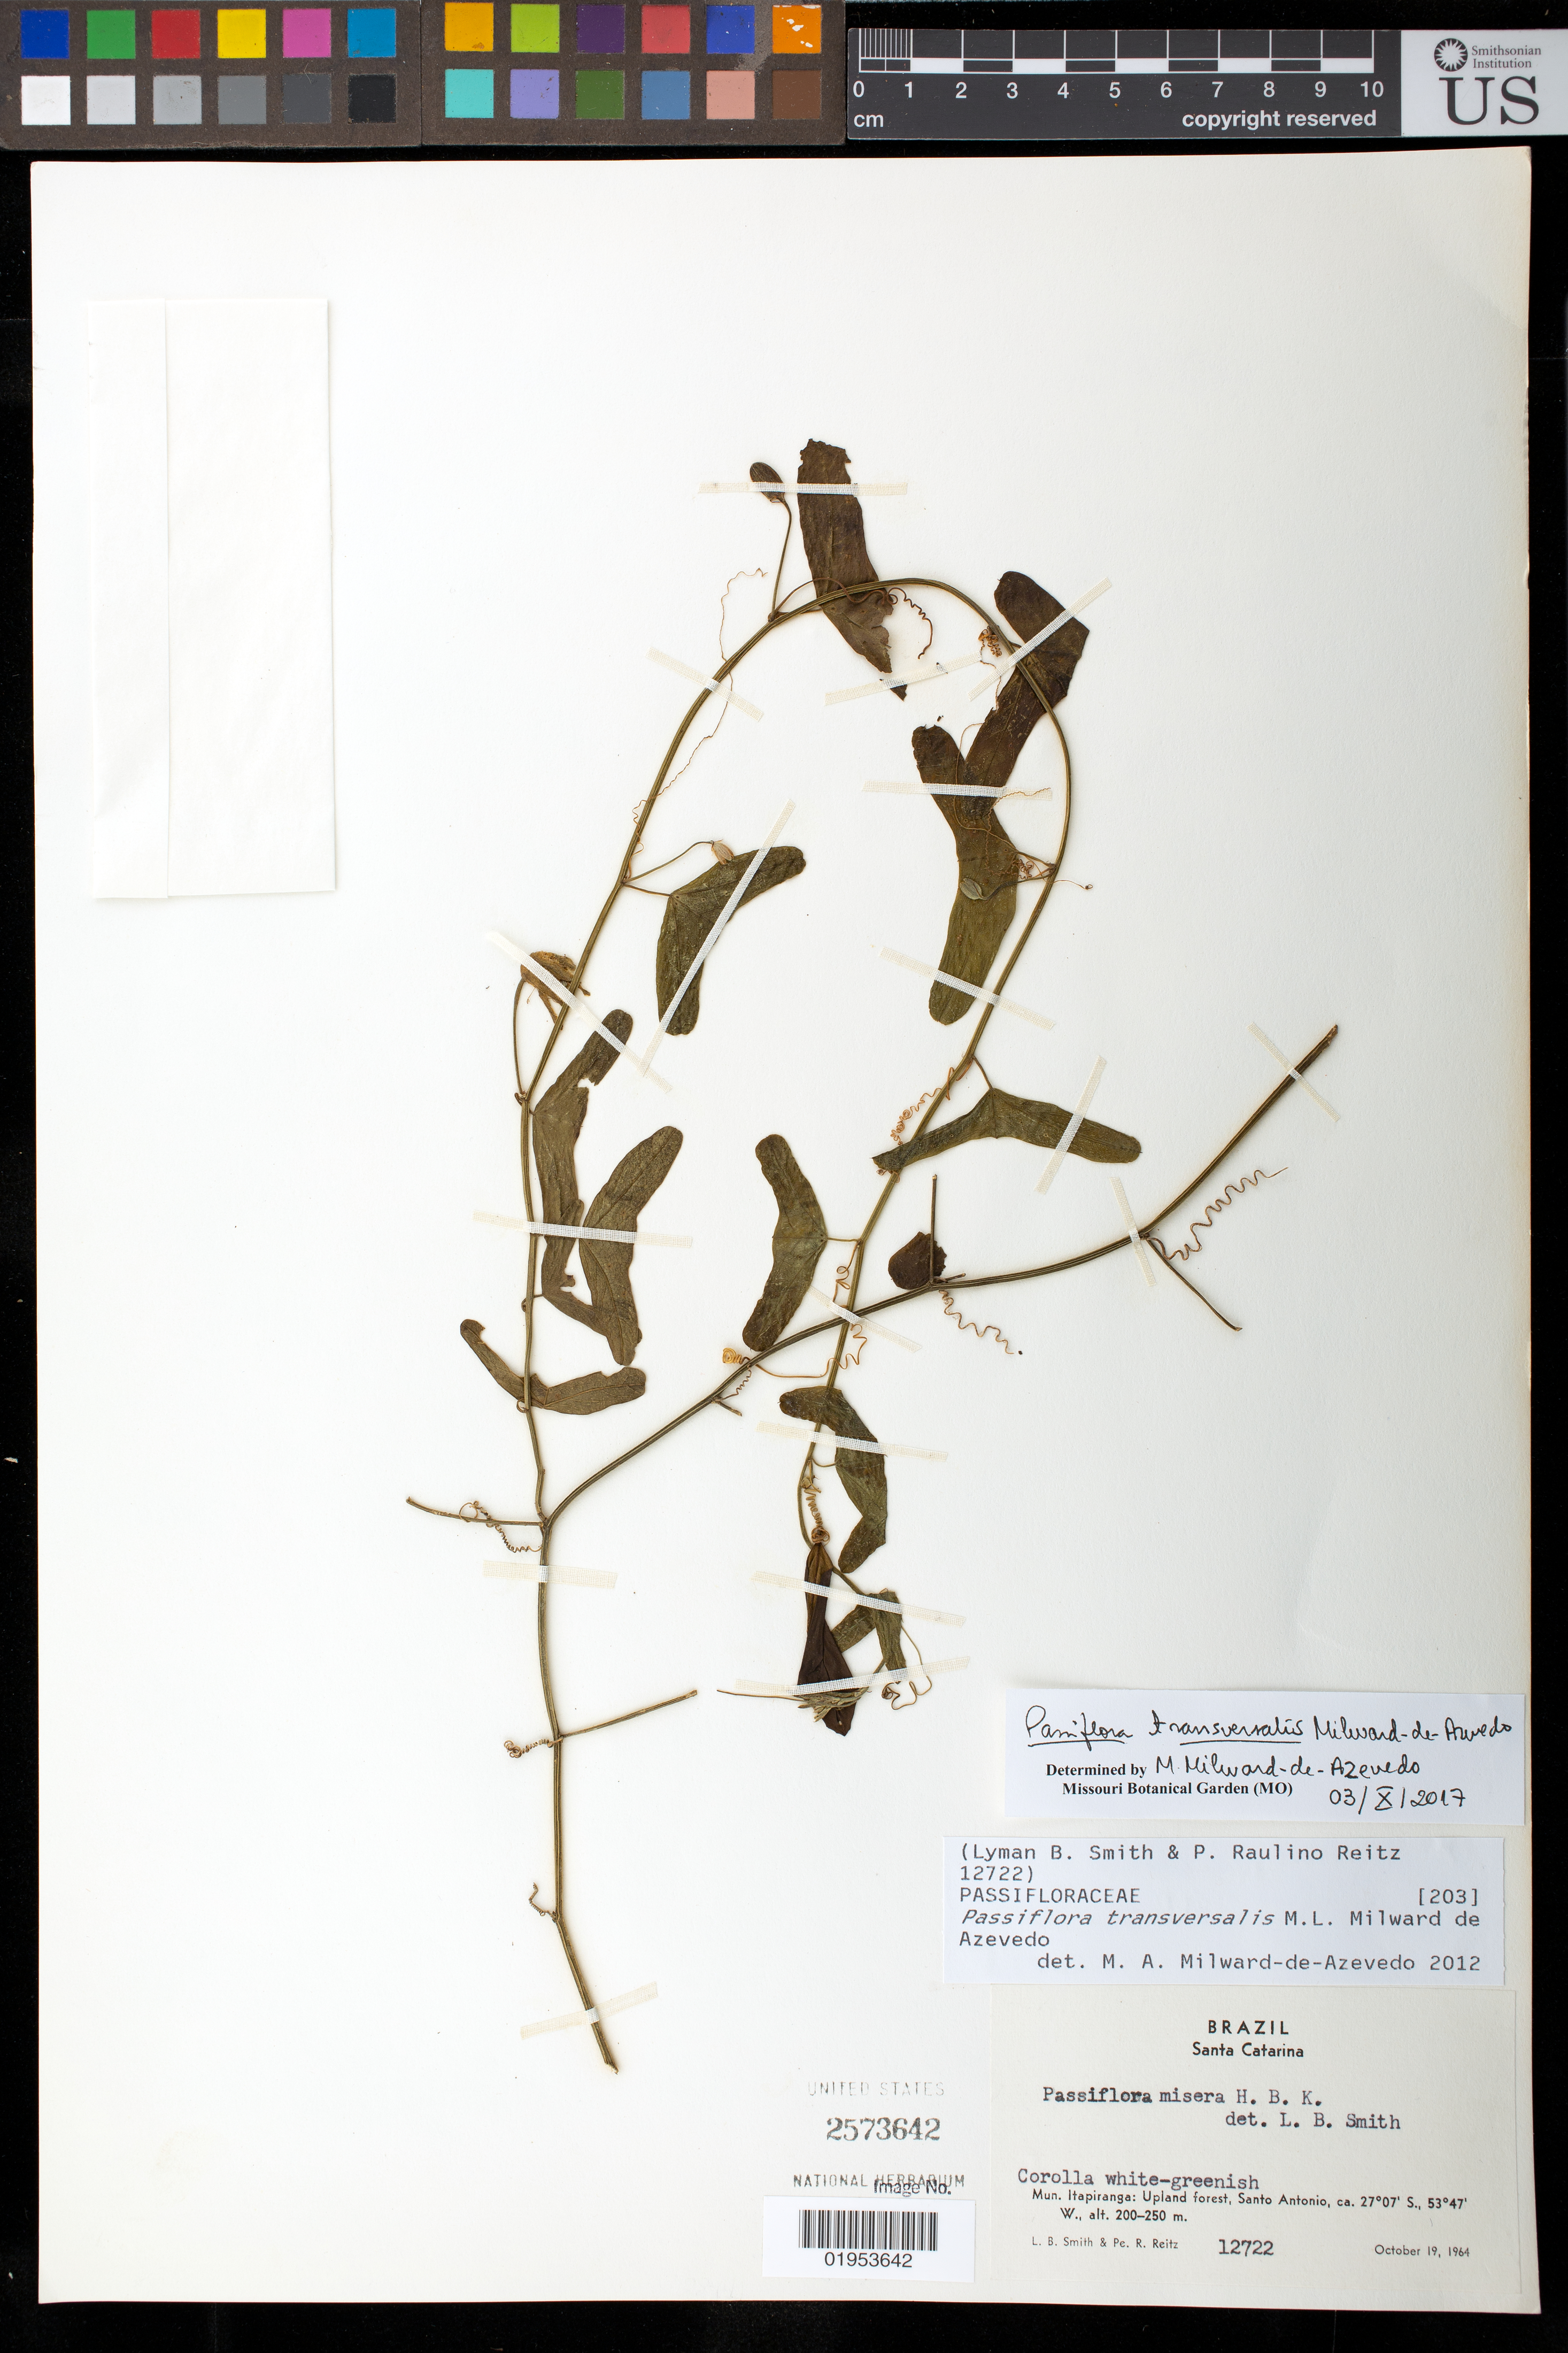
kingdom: Plantae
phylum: Tracheophyta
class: Magnoliopsida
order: Malpighiales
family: Passifloraceae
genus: Passiflora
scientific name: Passiflora transversalis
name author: Azevedo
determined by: Azevedo, M. A. Milward de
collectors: L. Smith & R. Reitz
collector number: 12722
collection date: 1964-10-19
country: Brazil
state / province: Santa Catarina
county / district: Itapiranga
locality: San Antonio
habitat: Upland forest.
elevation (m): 200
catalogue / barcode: US 2573642